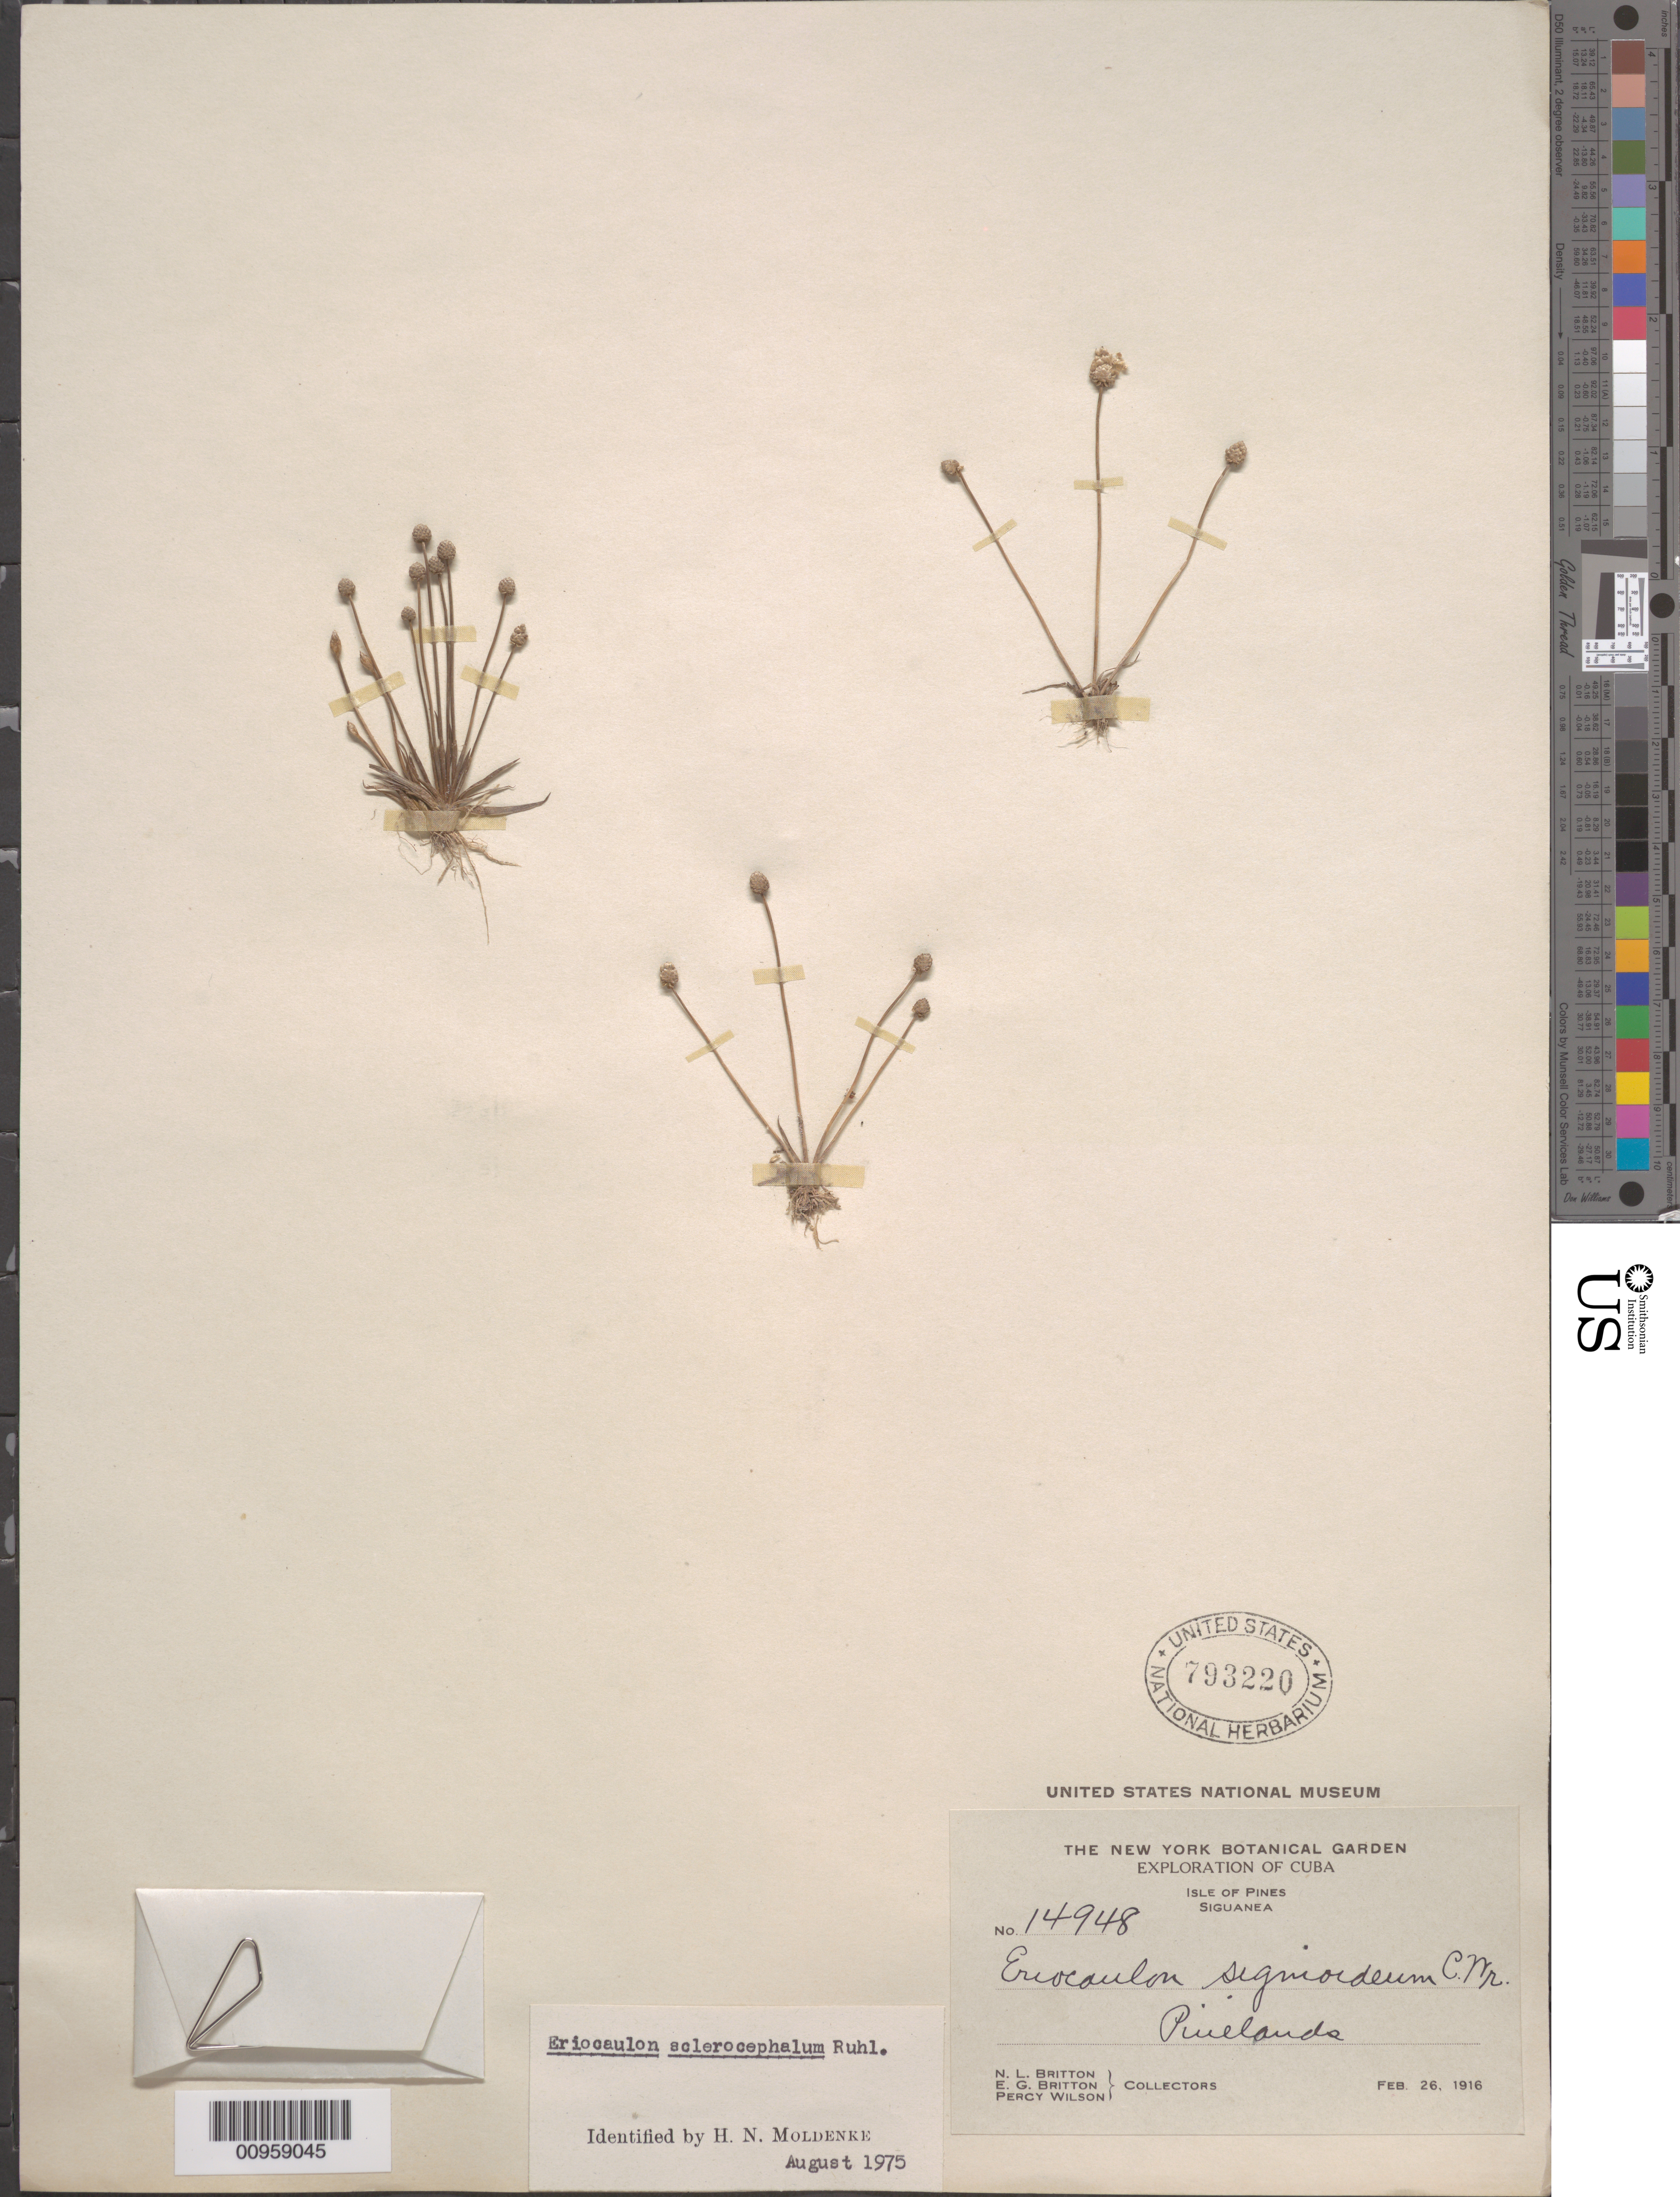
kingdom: Plantae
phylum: Tracheophyta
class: Liliopsida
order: Poales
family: Eriocaulaceae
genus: Eriocaulon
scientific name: Eriocaulon sclerocephalum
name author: Ruhland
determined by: Moldenke, H. N.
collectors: N. Britton, E. G. Britton & P. Wilson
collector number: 14948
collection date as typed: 26 Feb 1916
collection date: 1916-02-26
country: Cuba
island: Isla de la Juventud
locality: Siguanea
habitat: Pinelands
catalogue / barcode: US 793220